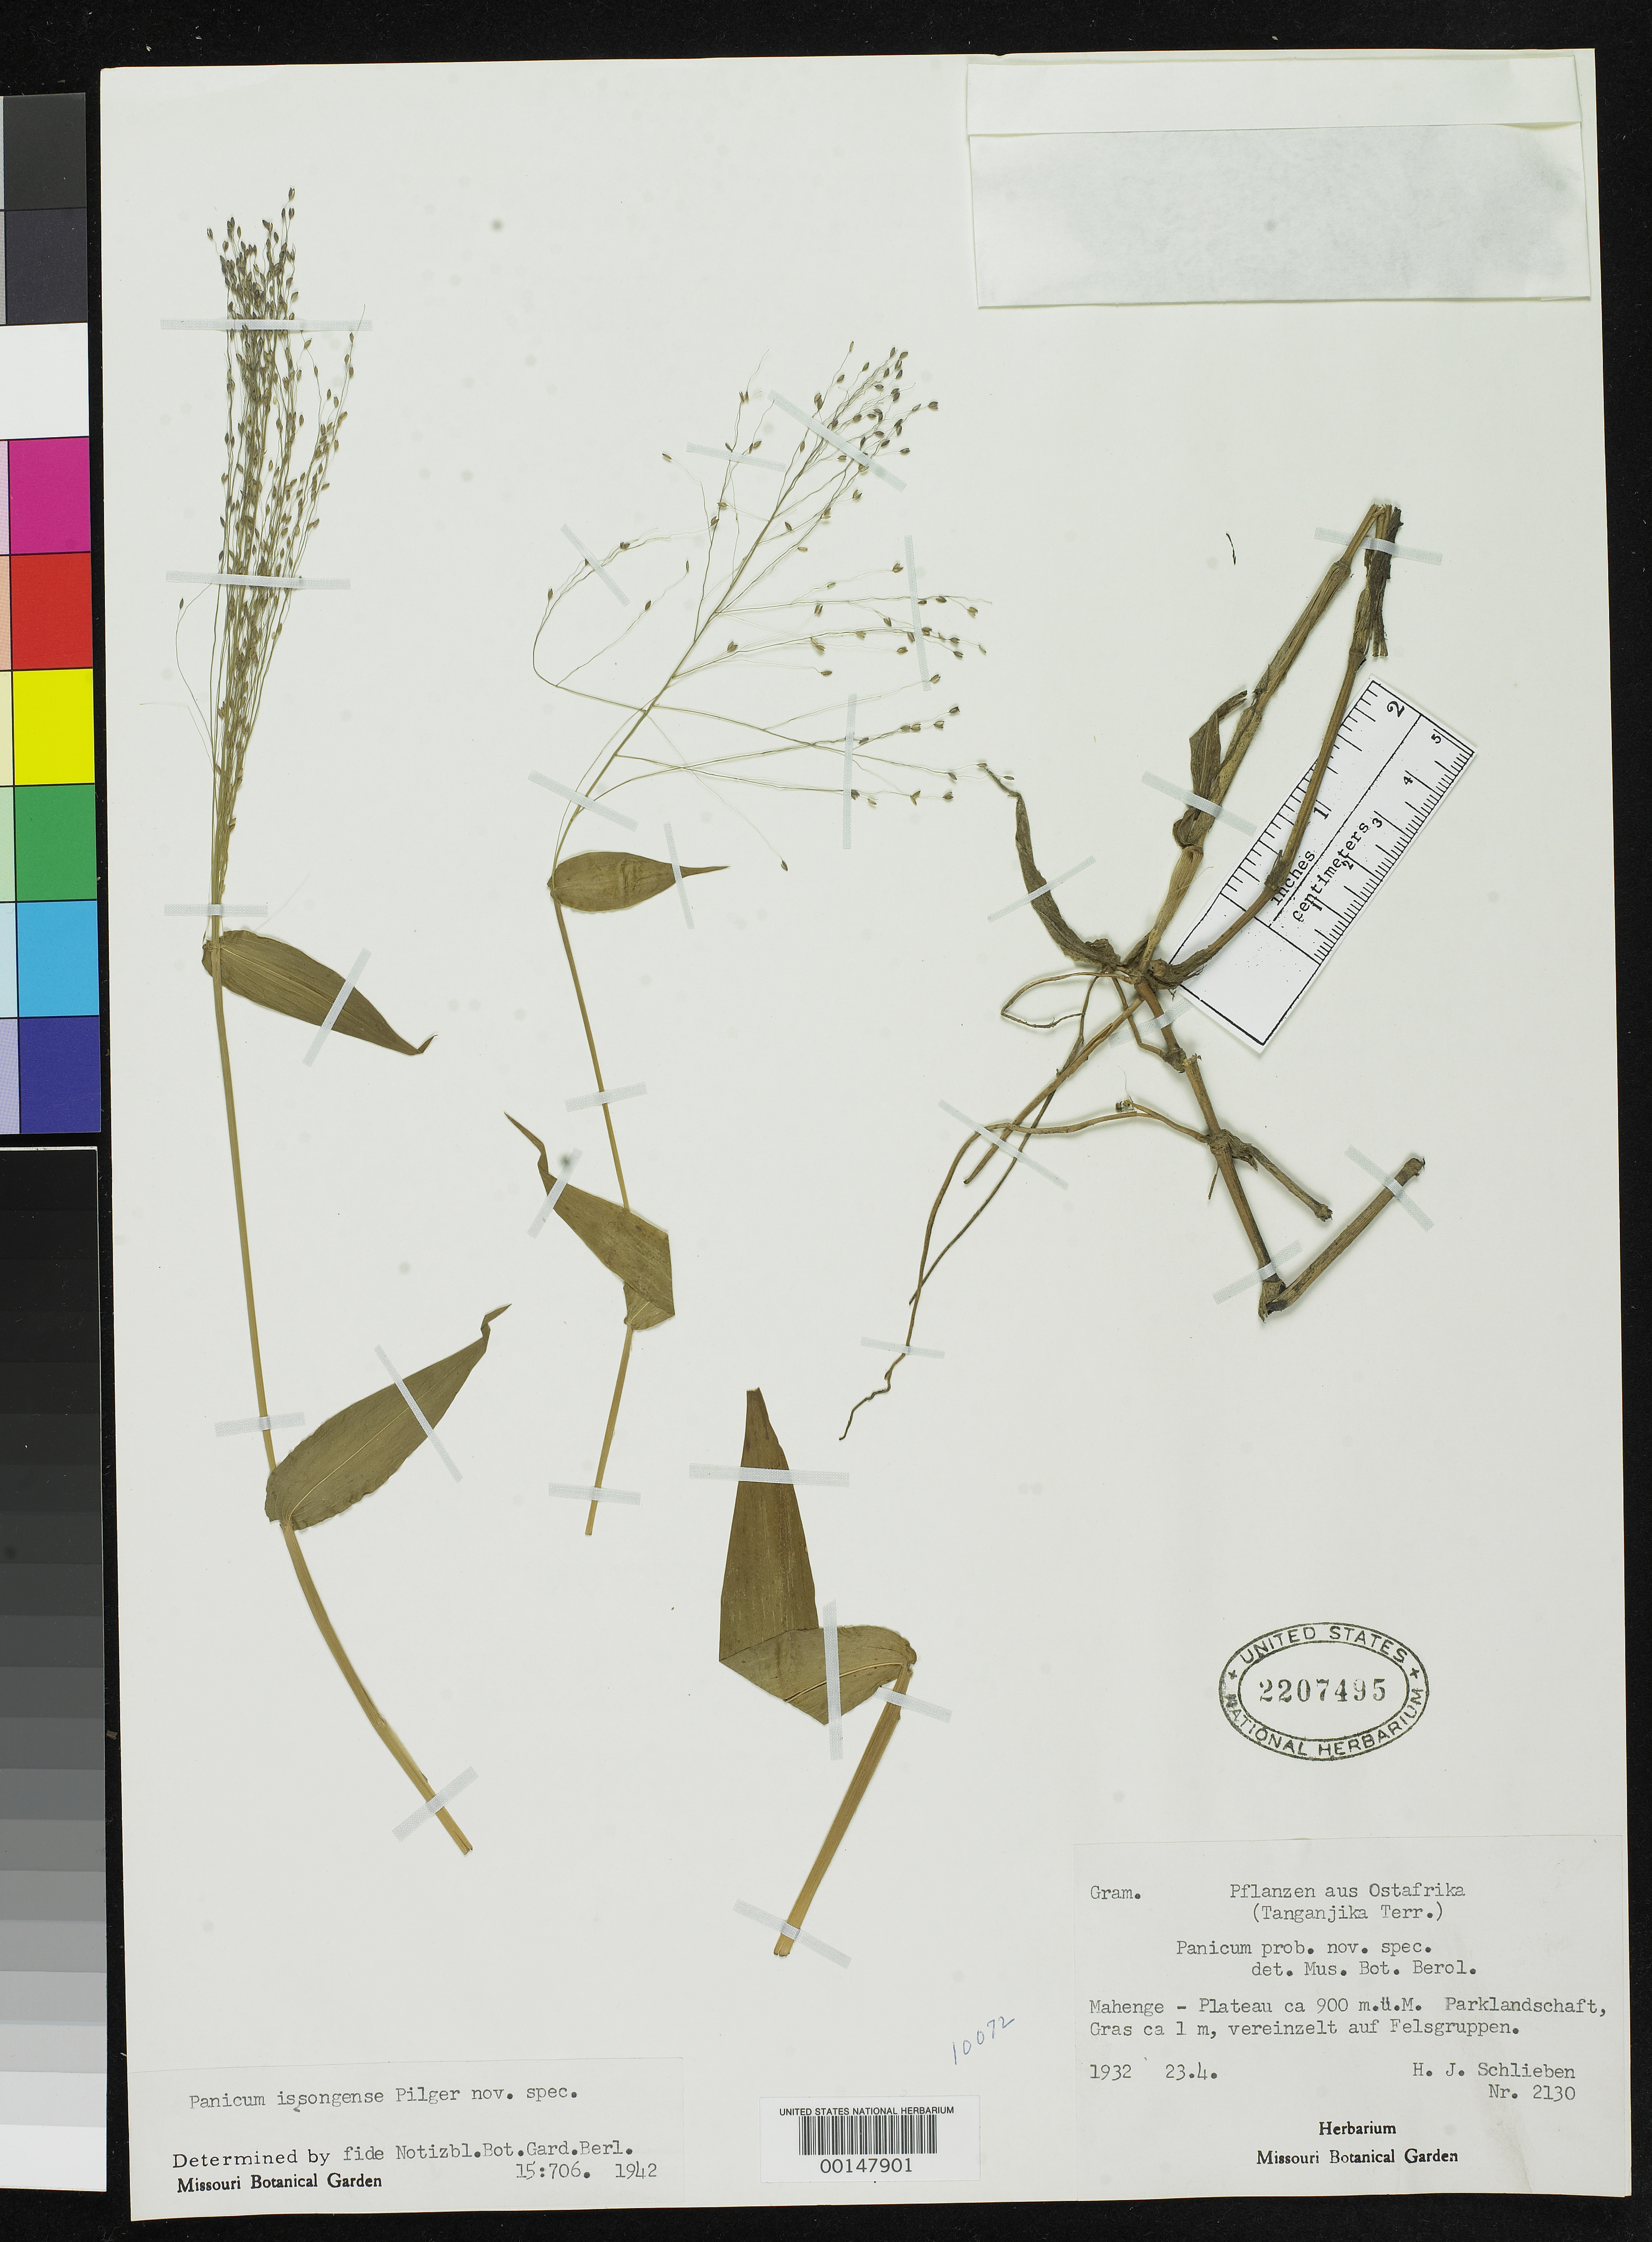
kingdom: Plantae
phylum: Tracheophyta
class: Liliopsida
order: Poales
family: Poaceae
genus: Panicum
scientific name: Panicum issongense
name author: Pilg.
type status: Isotype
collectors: H. J. Schlieben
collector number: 2130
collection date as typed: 23 Apr 1932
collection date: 1932-04-23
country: Tanzania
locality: Mahenge Issongo.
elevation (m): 900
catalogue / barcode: US 2207495